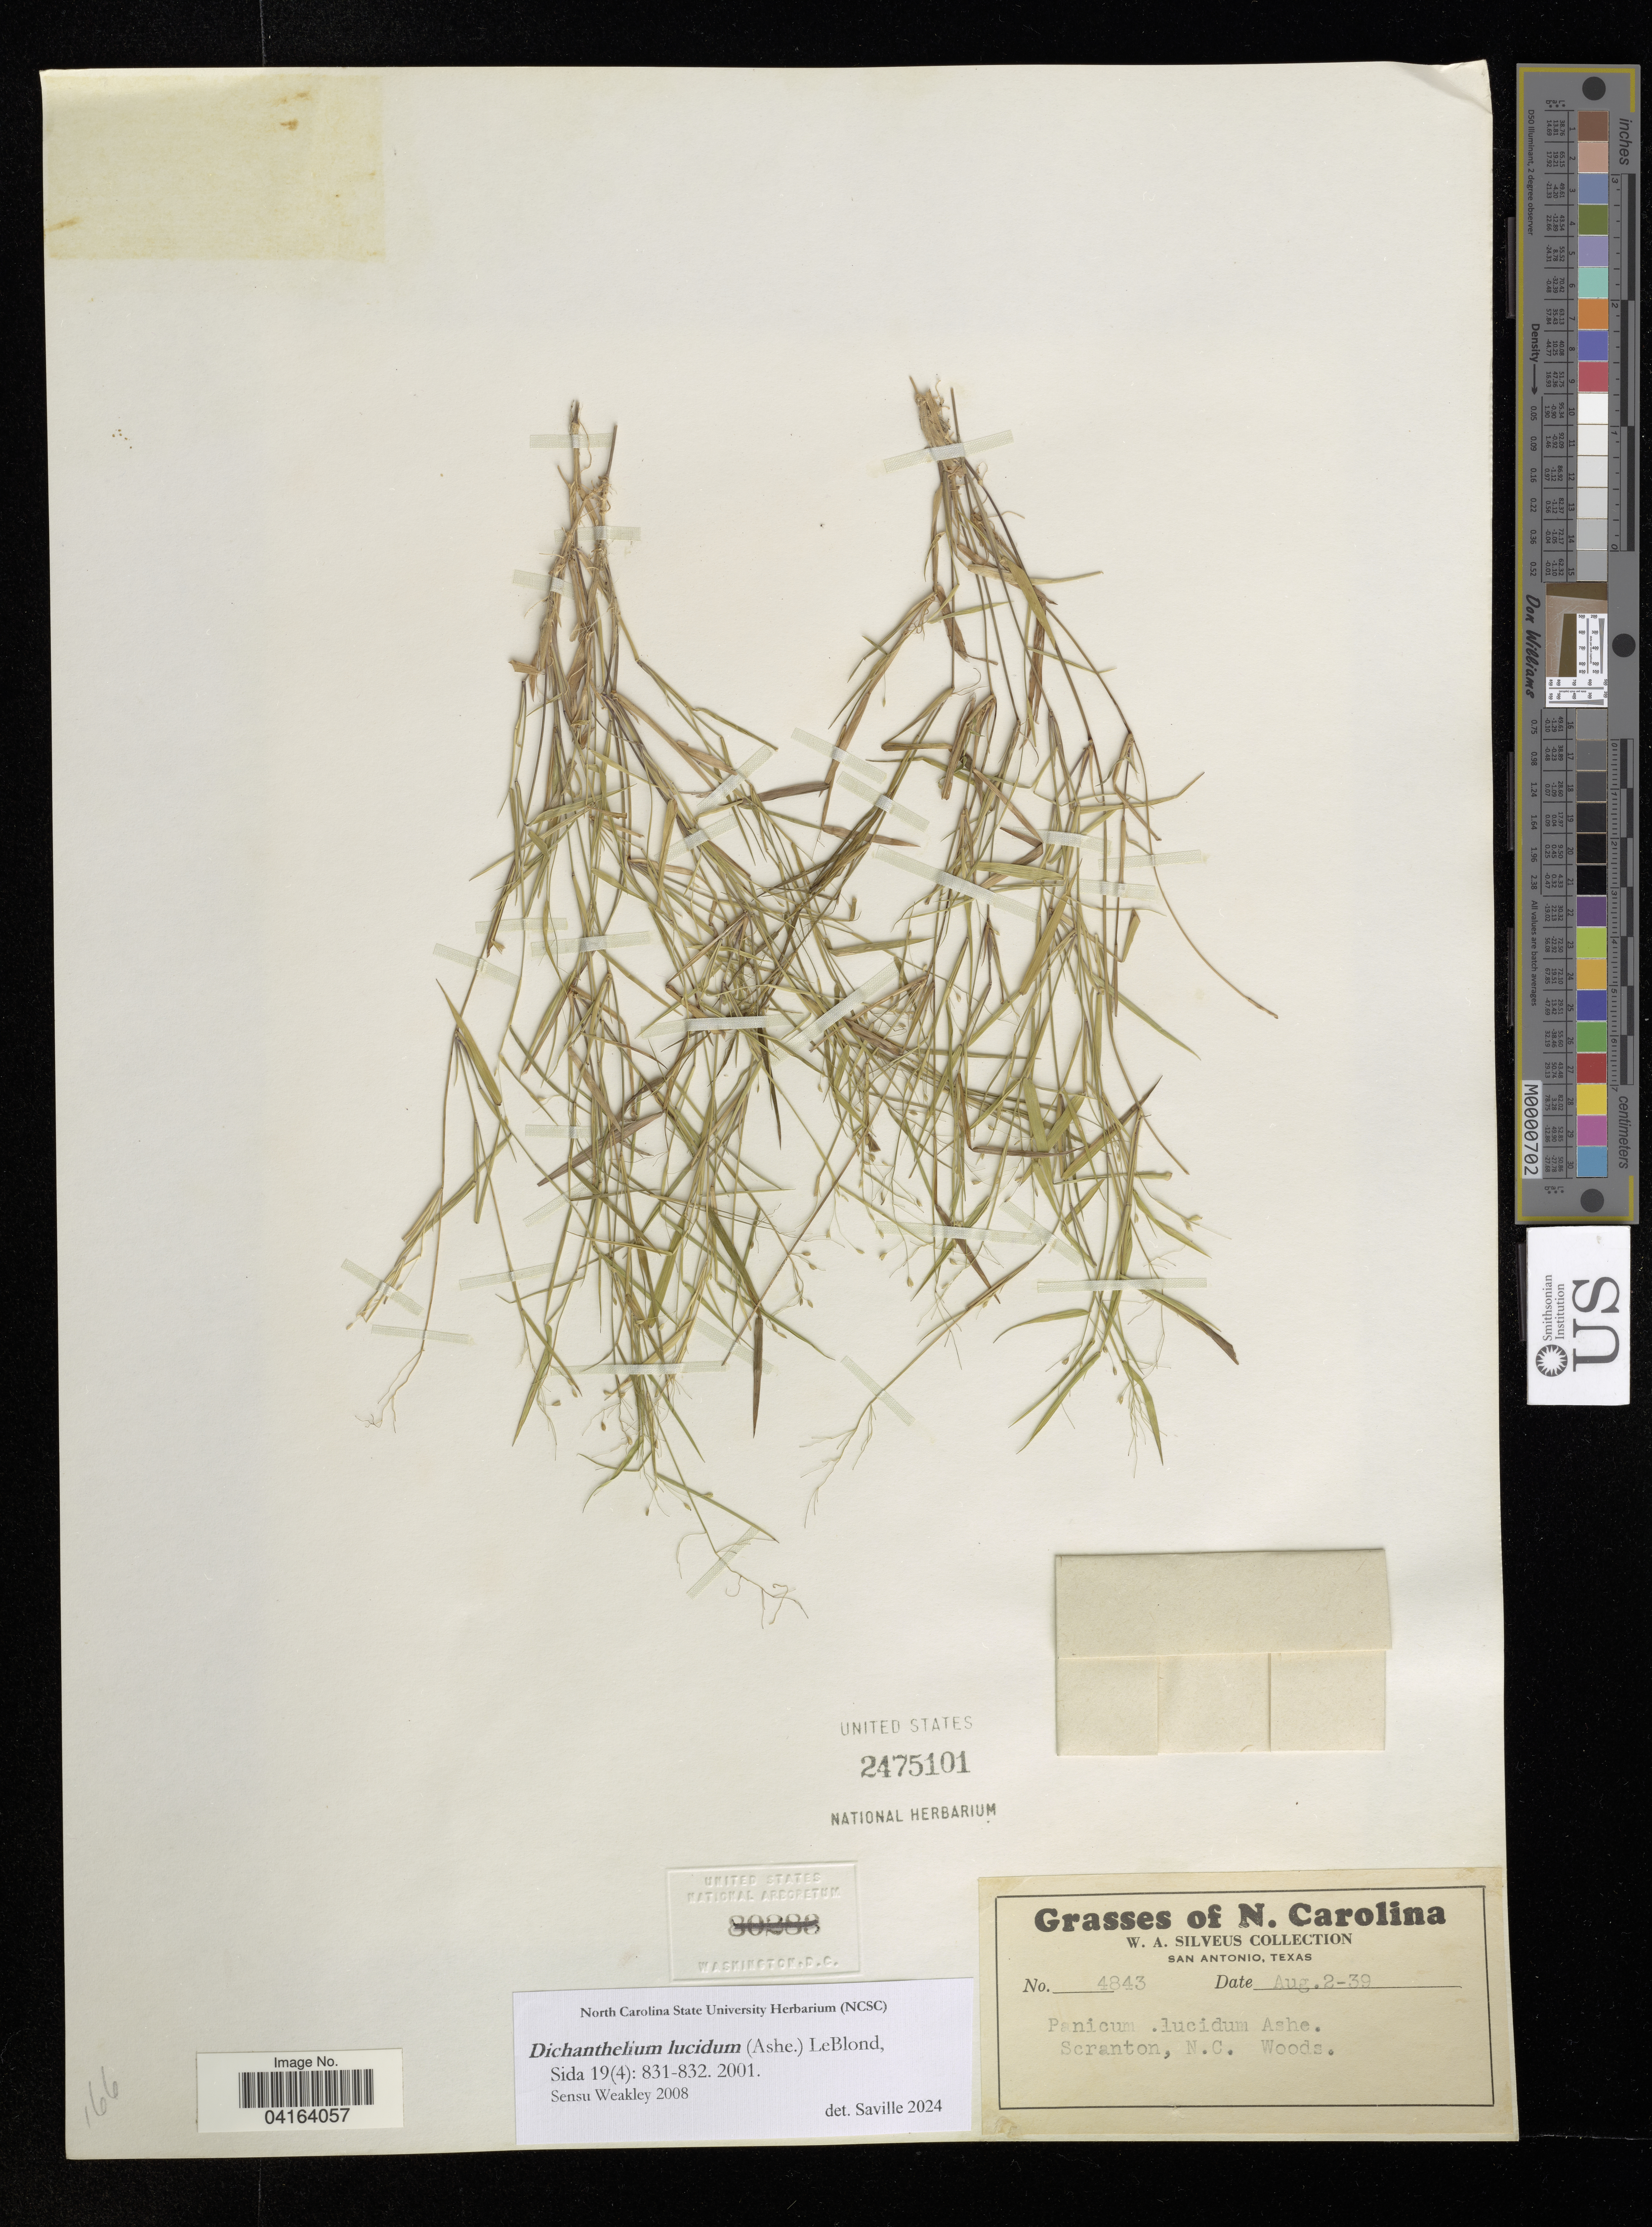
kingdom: Plantae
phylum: Tracheophyta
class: Liliopsida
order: Poales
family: Poaceae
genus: Dichanthelium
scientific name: Dichanthelium lucidum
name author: (Ashe) LeBlond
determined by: Saville, A. C., (NCSC), North Carolina State University (UNITED STATES)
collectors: W. Silveus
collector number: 4843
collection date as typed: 39 AUG 2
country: United States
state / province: North Carolina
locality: Scranton, N.C. Woods.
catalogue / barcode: US 2475101